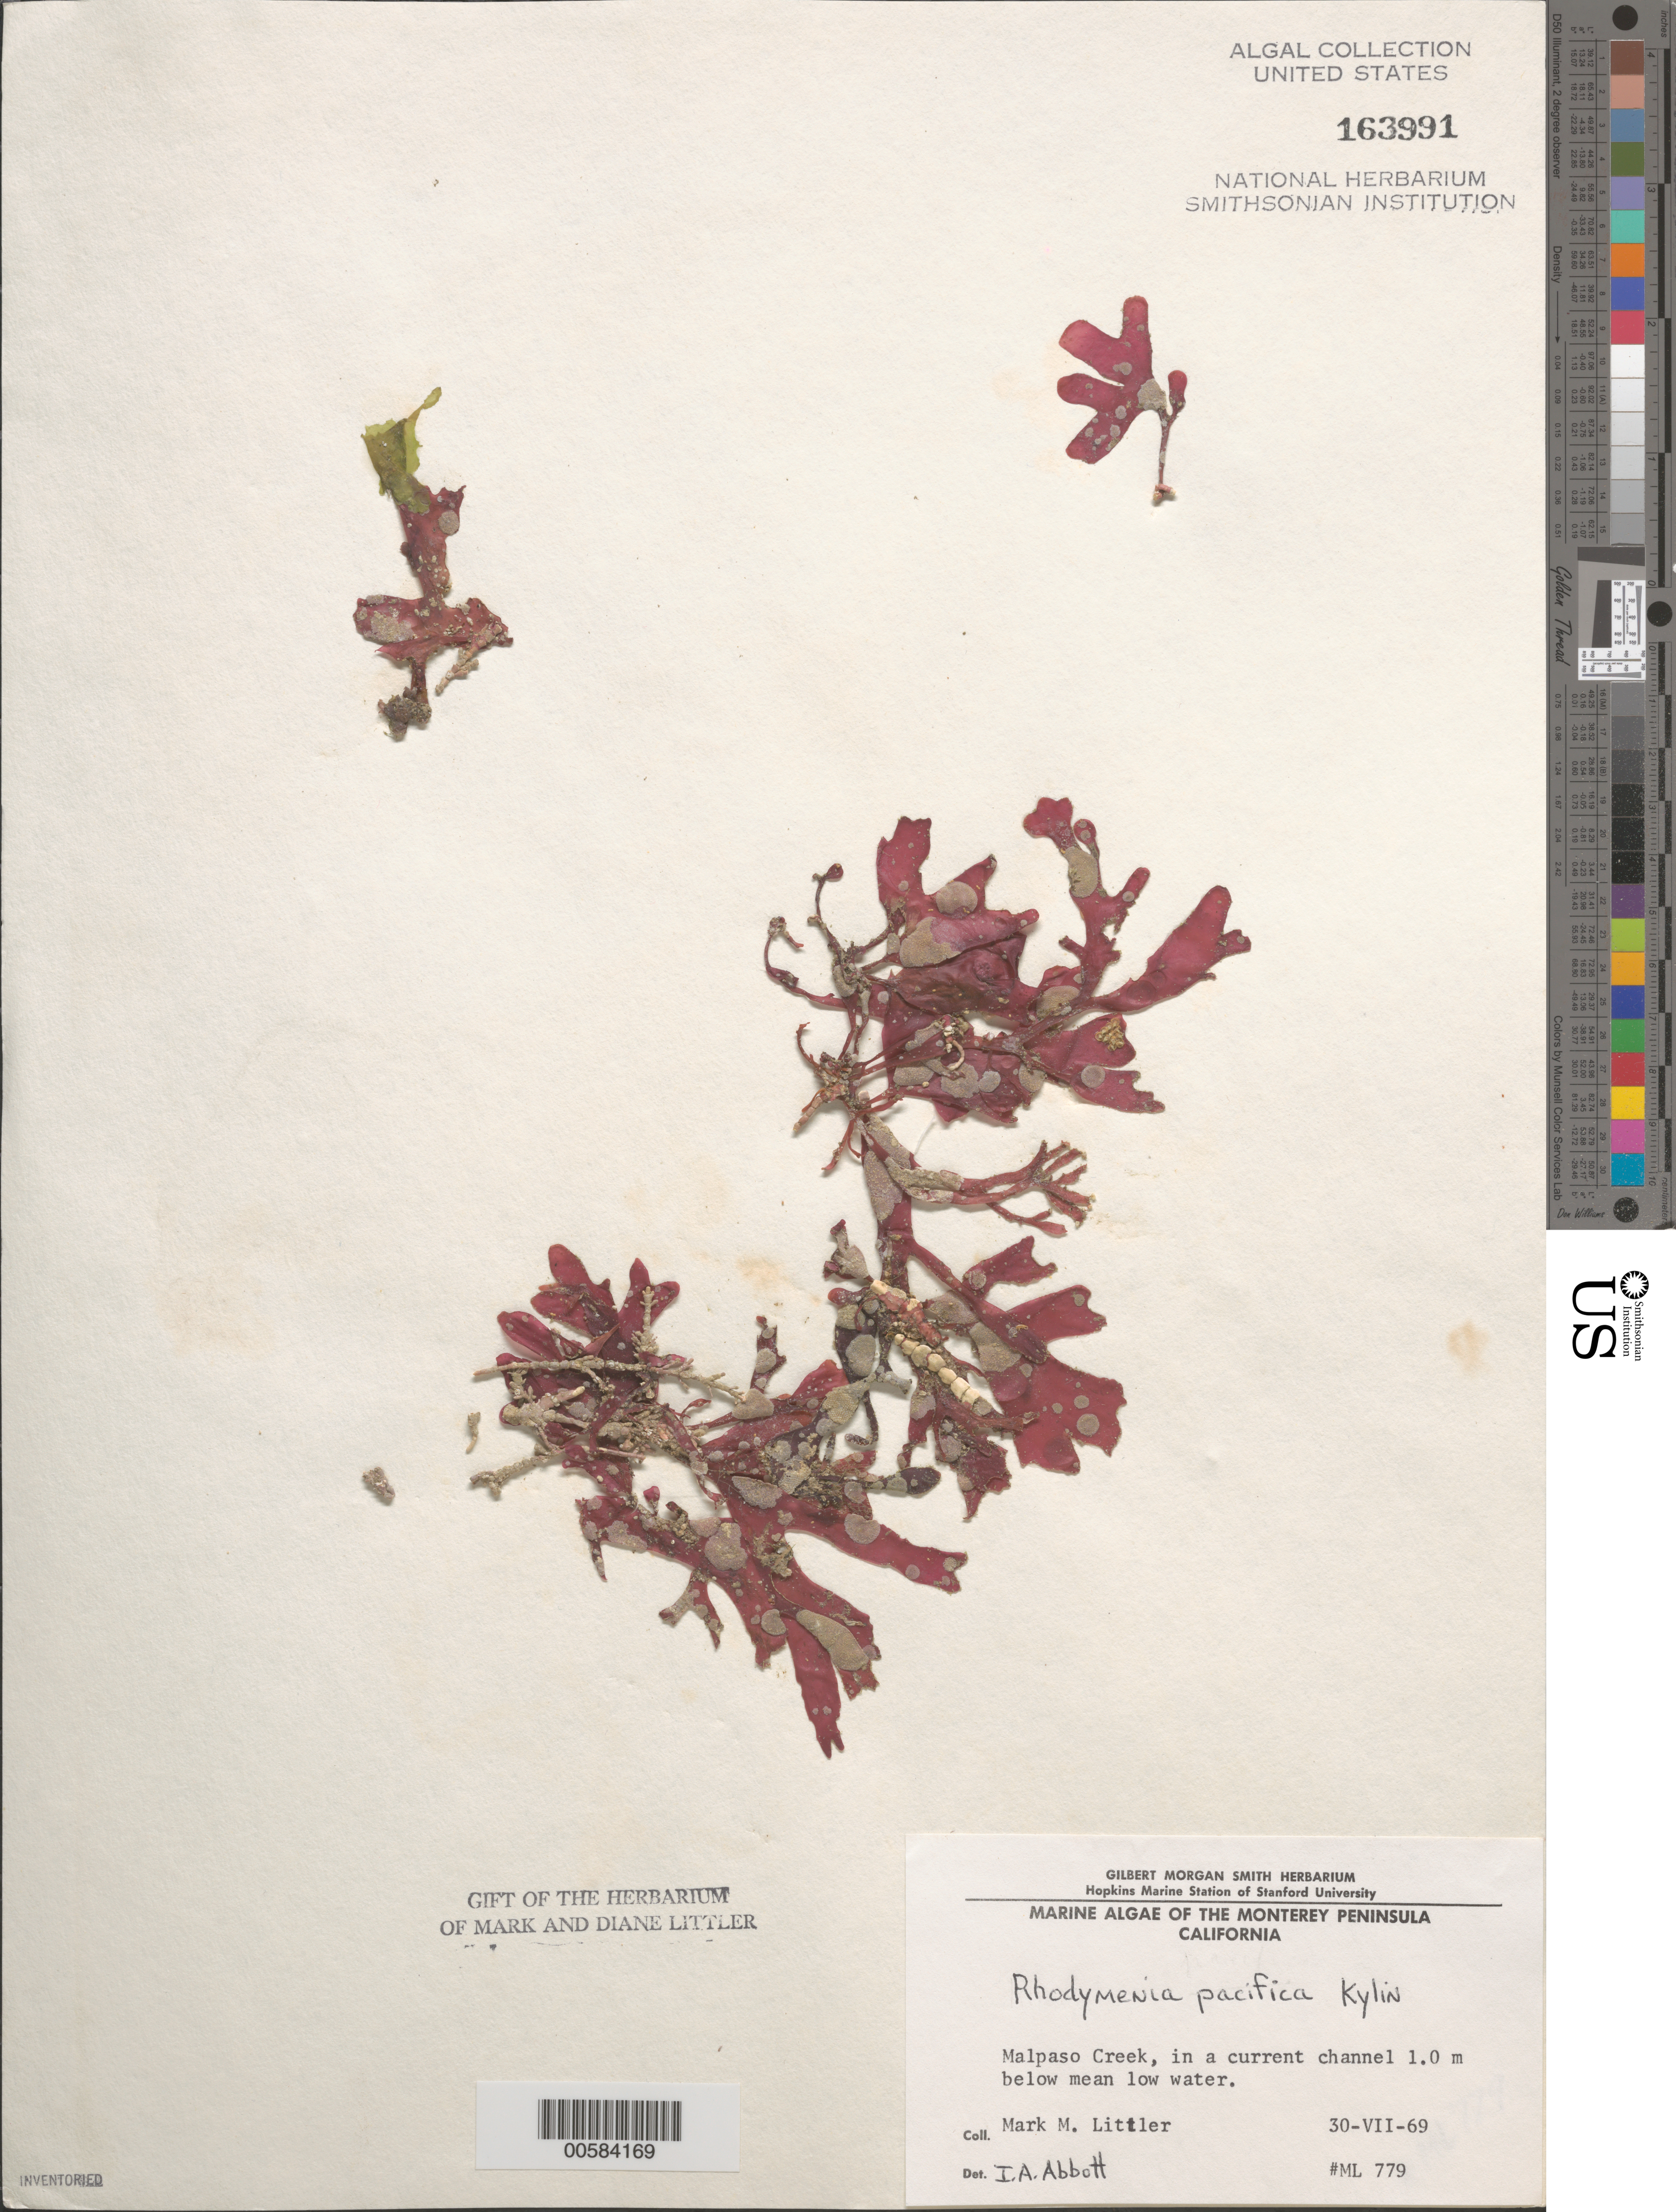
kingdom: Plantae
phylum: Rhodophyta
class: Florideophyceae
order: Rhodymeniales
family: Rhodymeniaceae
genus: Rhodymenia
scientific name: Rhodymenia pacifica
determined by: Abbott, Isabella A.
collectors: M. M. Littler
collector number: ML 779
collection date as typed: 30 Jul 1969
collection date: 1969-07-30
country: United States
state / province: California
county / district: Monterey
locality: Malpaso Creek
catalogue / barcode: US 163991